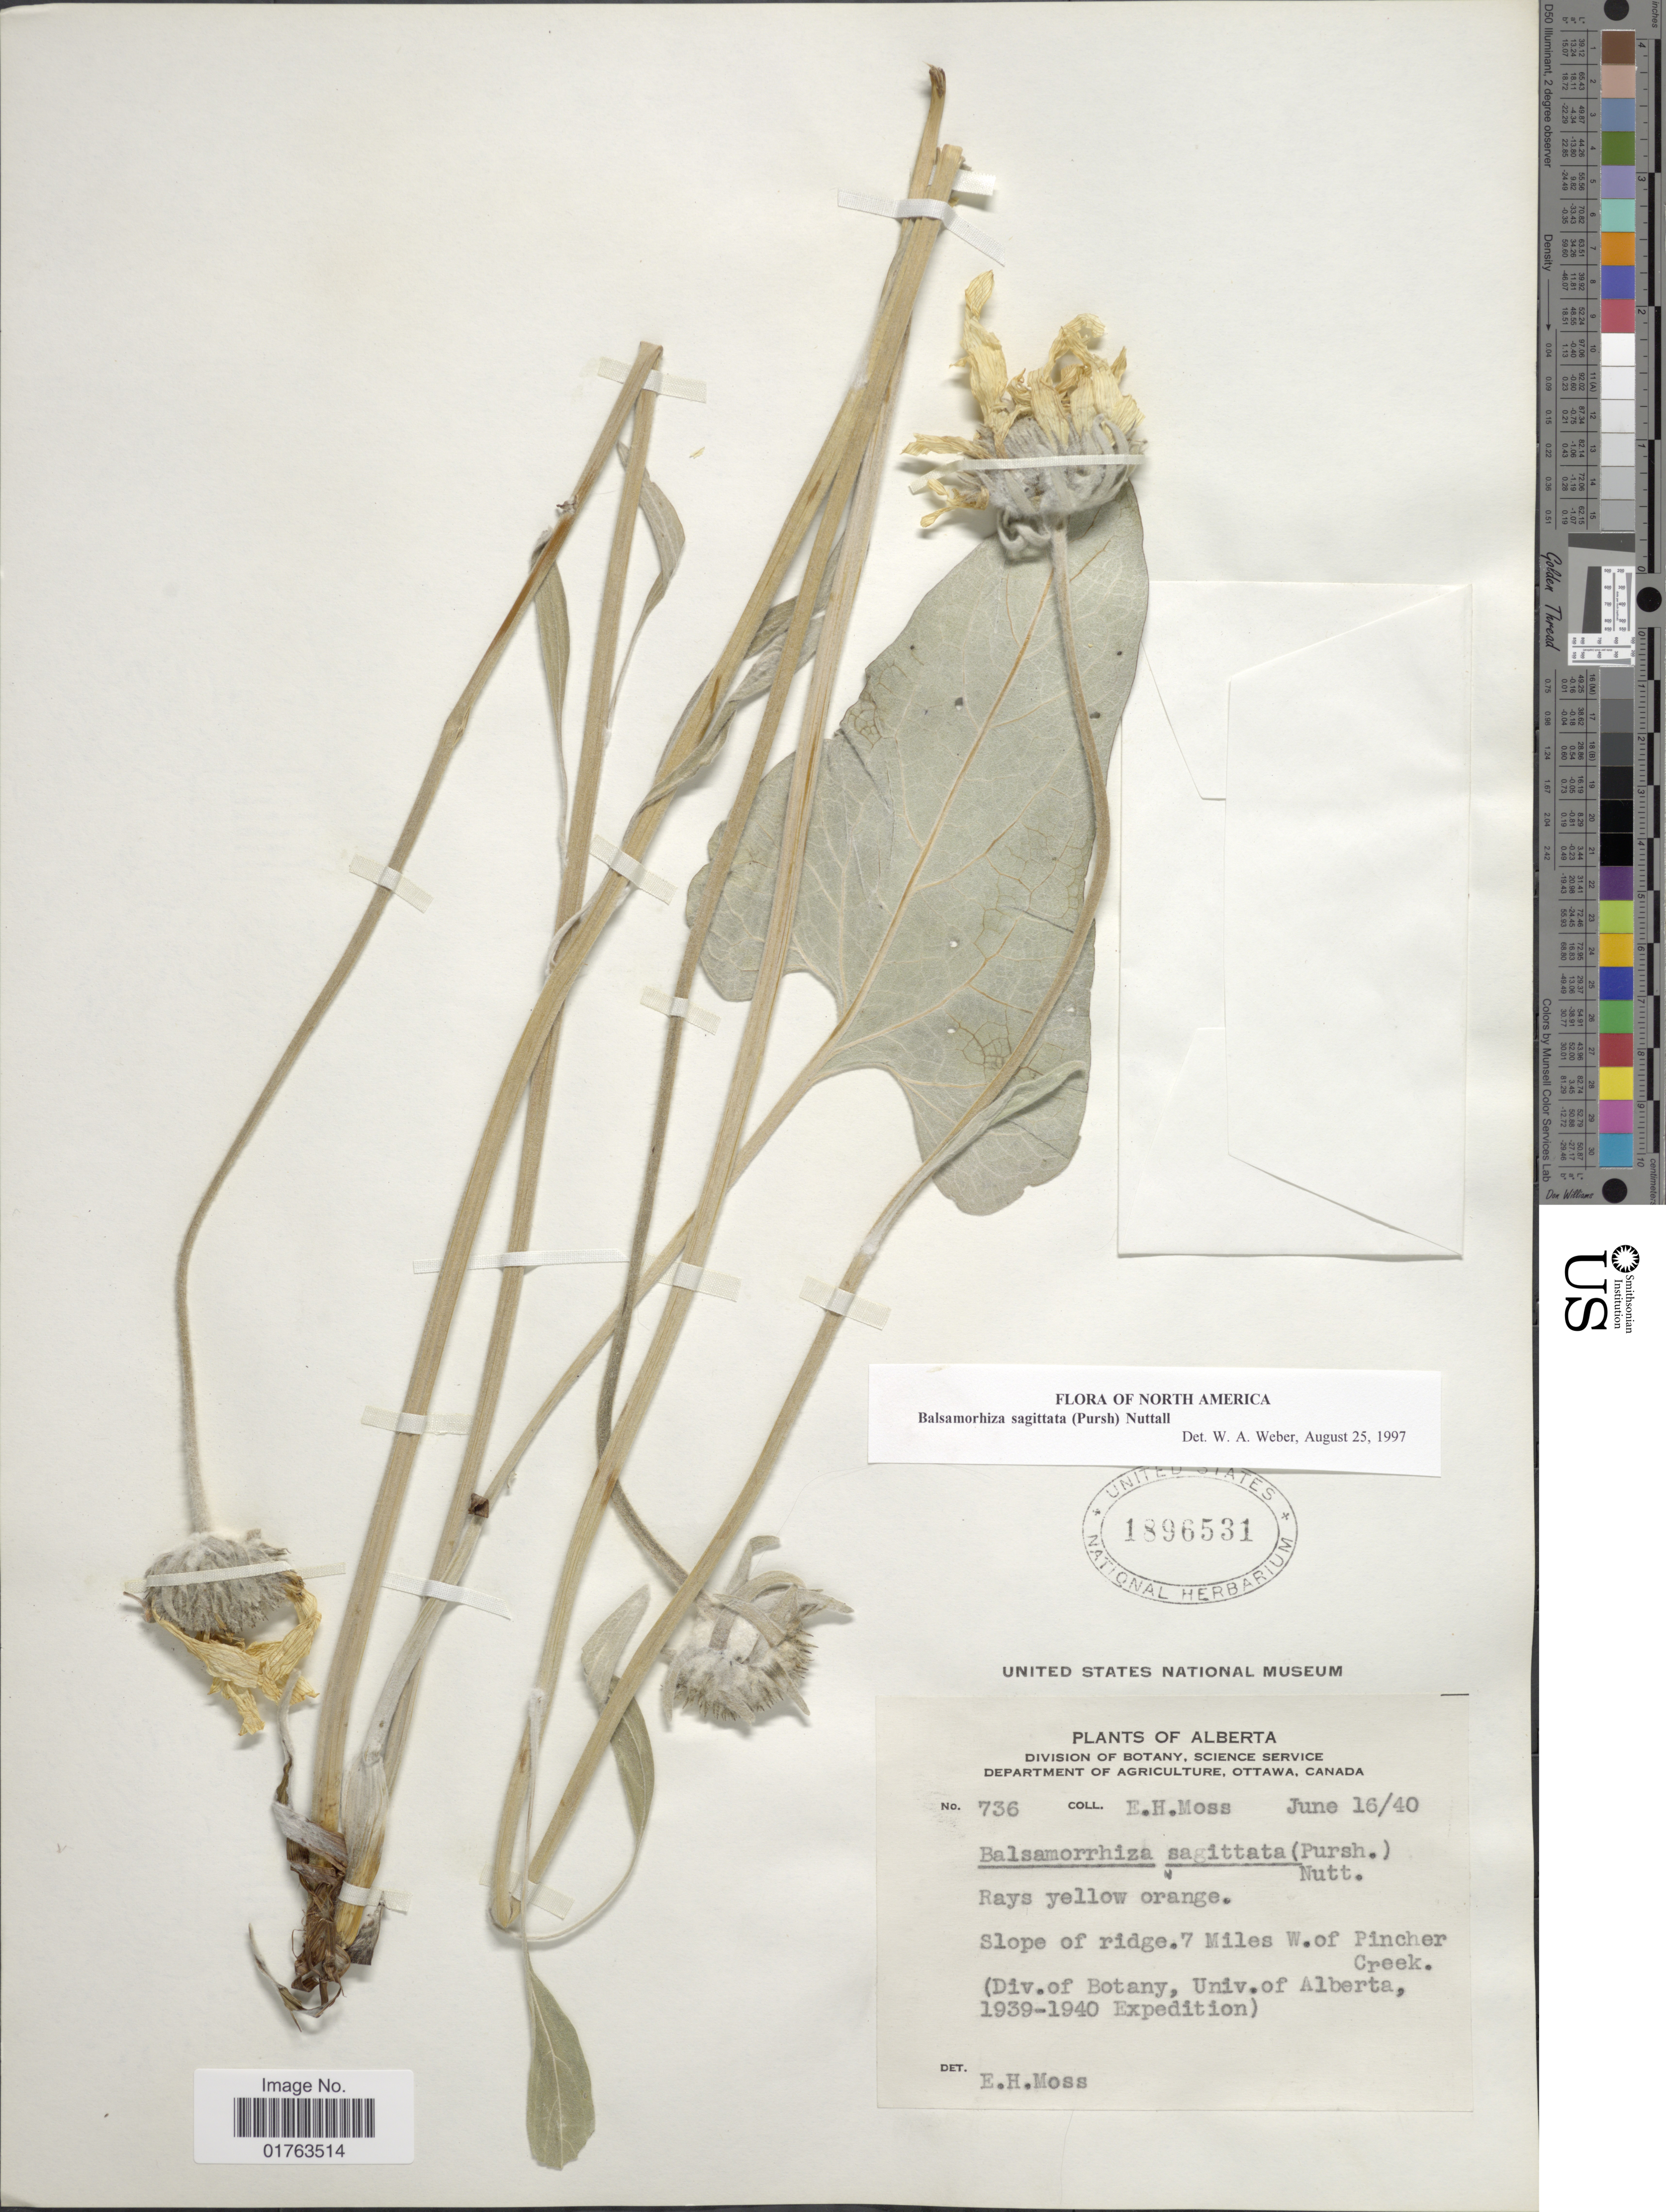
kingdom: Plantae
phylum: Tracheophyta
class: Magnoliopsida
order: Asterales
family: Asteraceae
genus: Balsamorhiza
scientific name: Balsamorhiza sagittata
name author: (Pursh) Nutt.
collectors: E. Moss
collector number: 736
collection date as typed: Transcribed d/m/y: 16/6/40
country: Canada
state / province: Alberta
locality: Slope of ridge, 7 Miles W. of Pincher Creek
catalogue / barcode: US 1896531